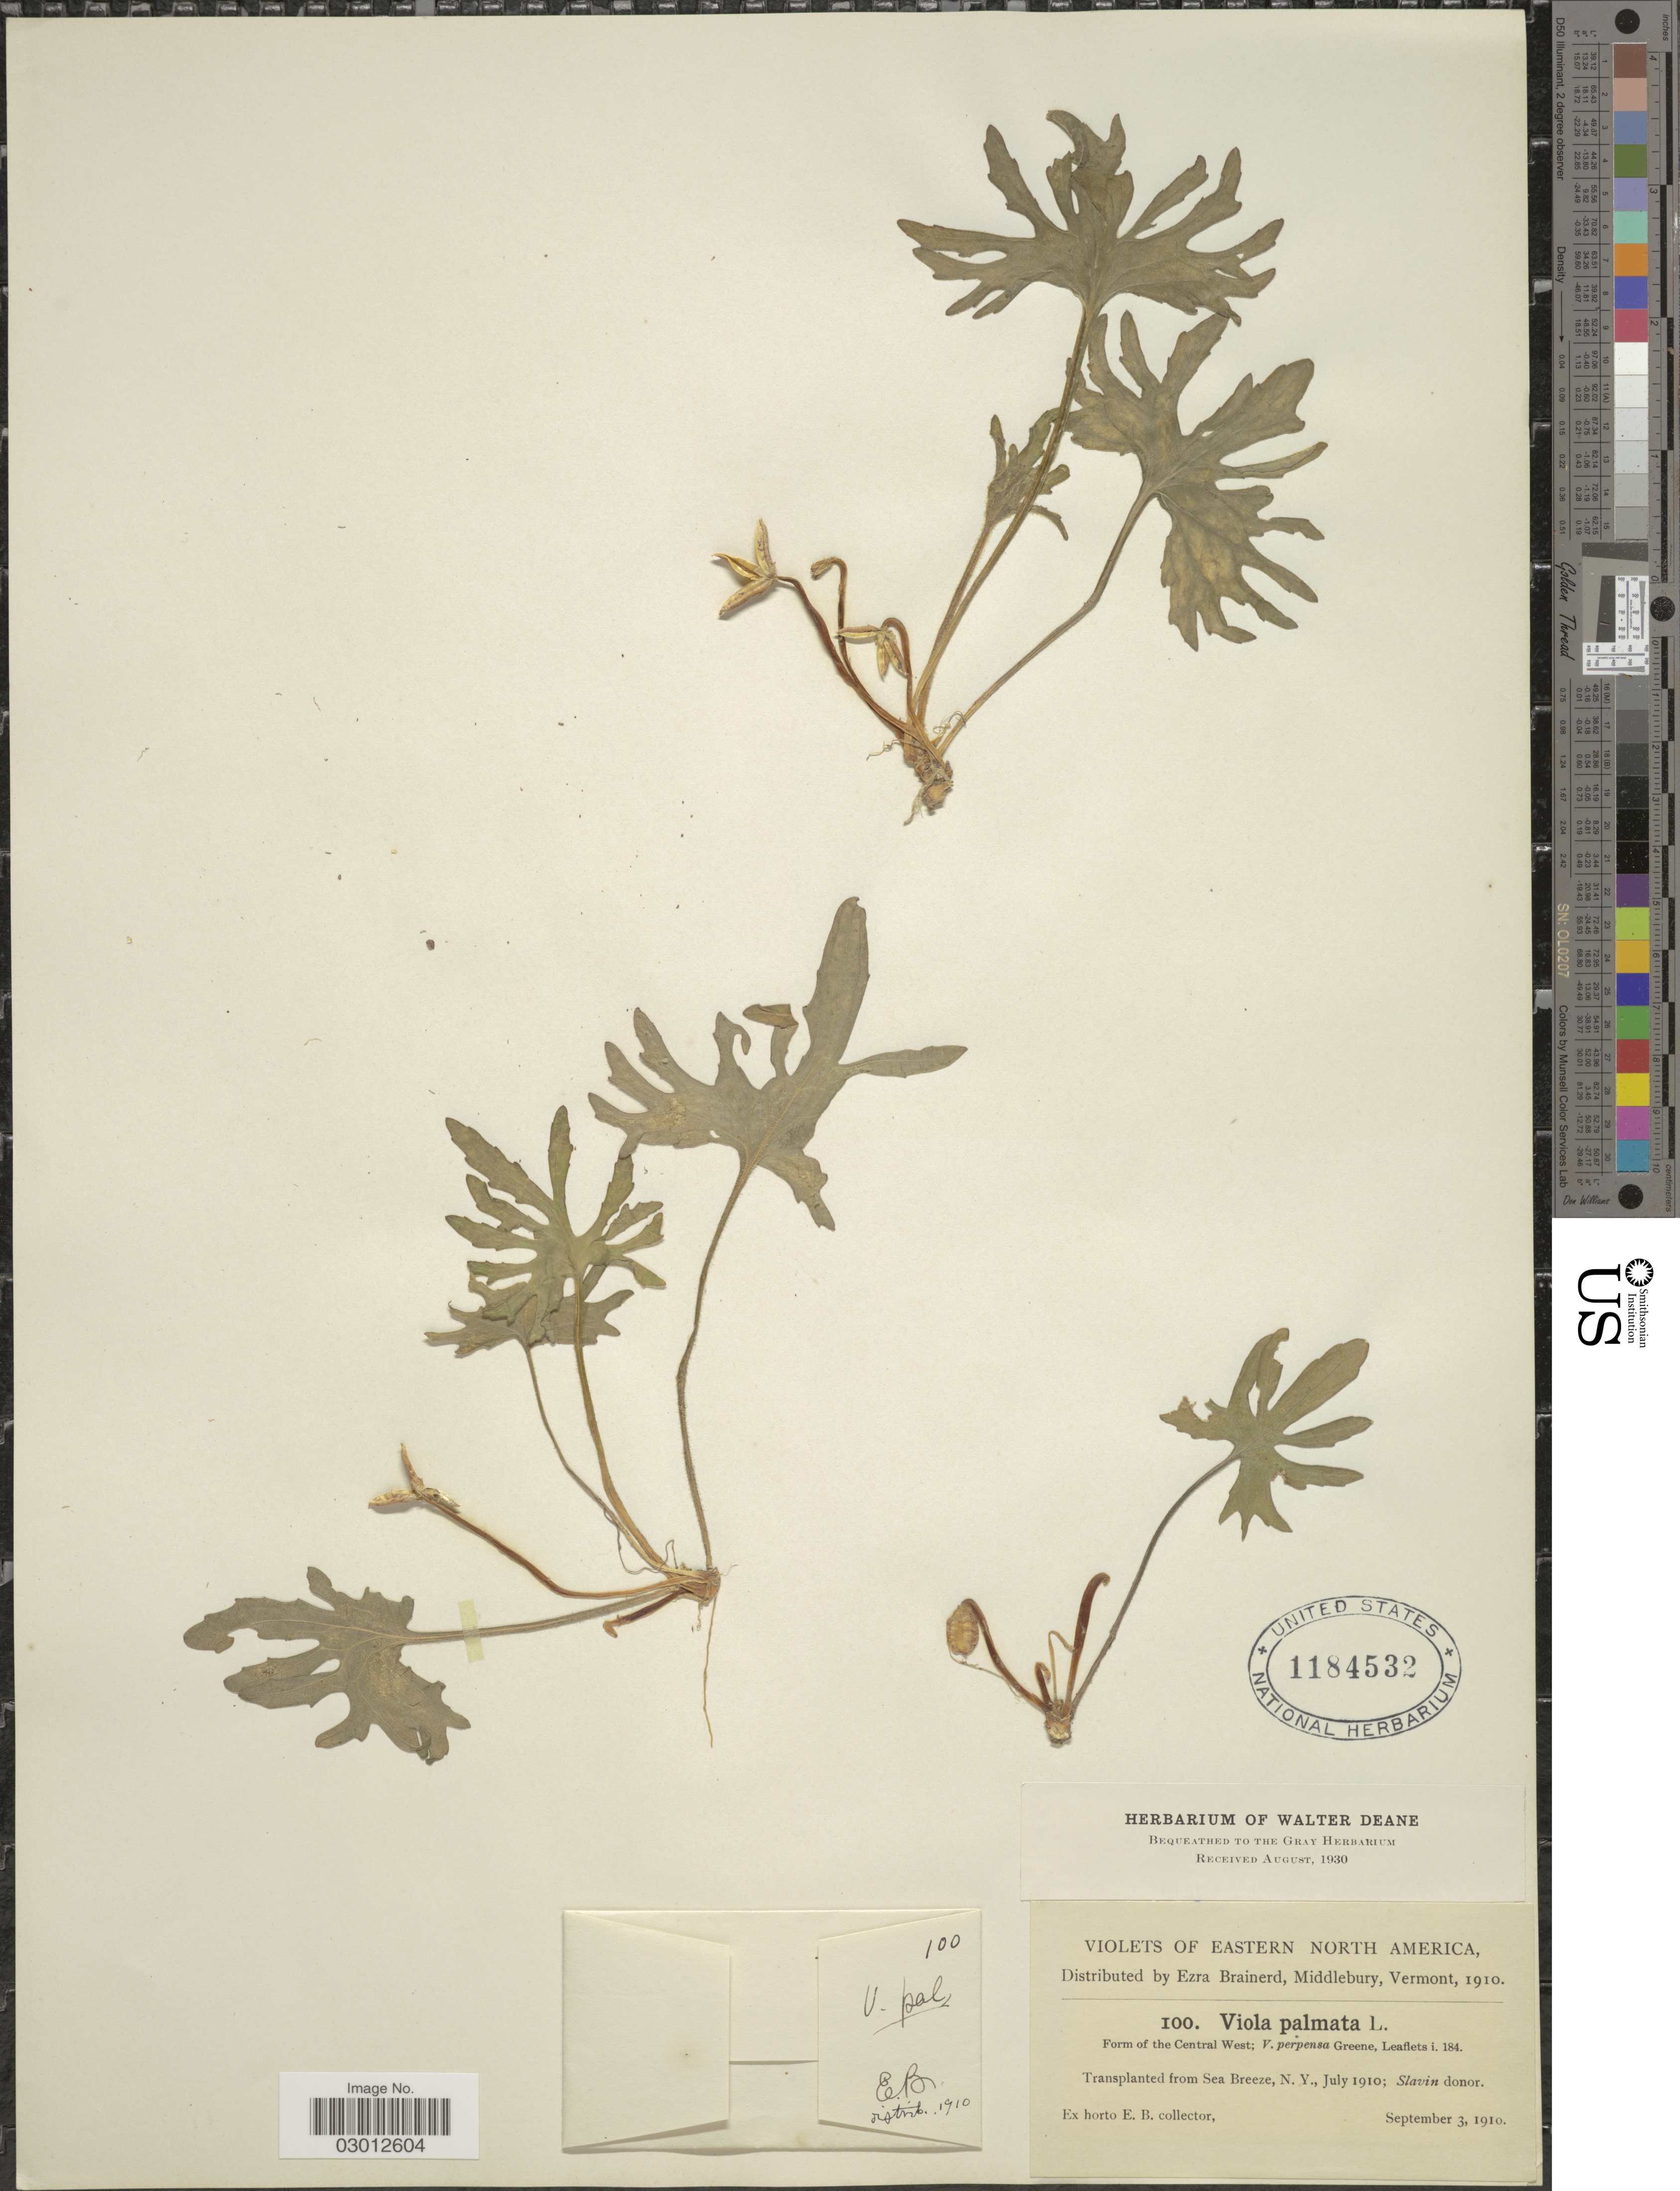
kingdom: Plantae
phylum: Tracheophyta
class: Magnoliopsida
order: Malpighiales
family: Violaceae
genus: Viola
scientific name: Viola palmata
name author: L.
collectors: ex herb. Ezra Brainerd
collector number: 100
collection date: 1910-09-03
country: United States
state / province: New York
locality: Eastern North America. Transplanted from Sea Breeze, N. Y.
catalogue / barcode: US 1184532